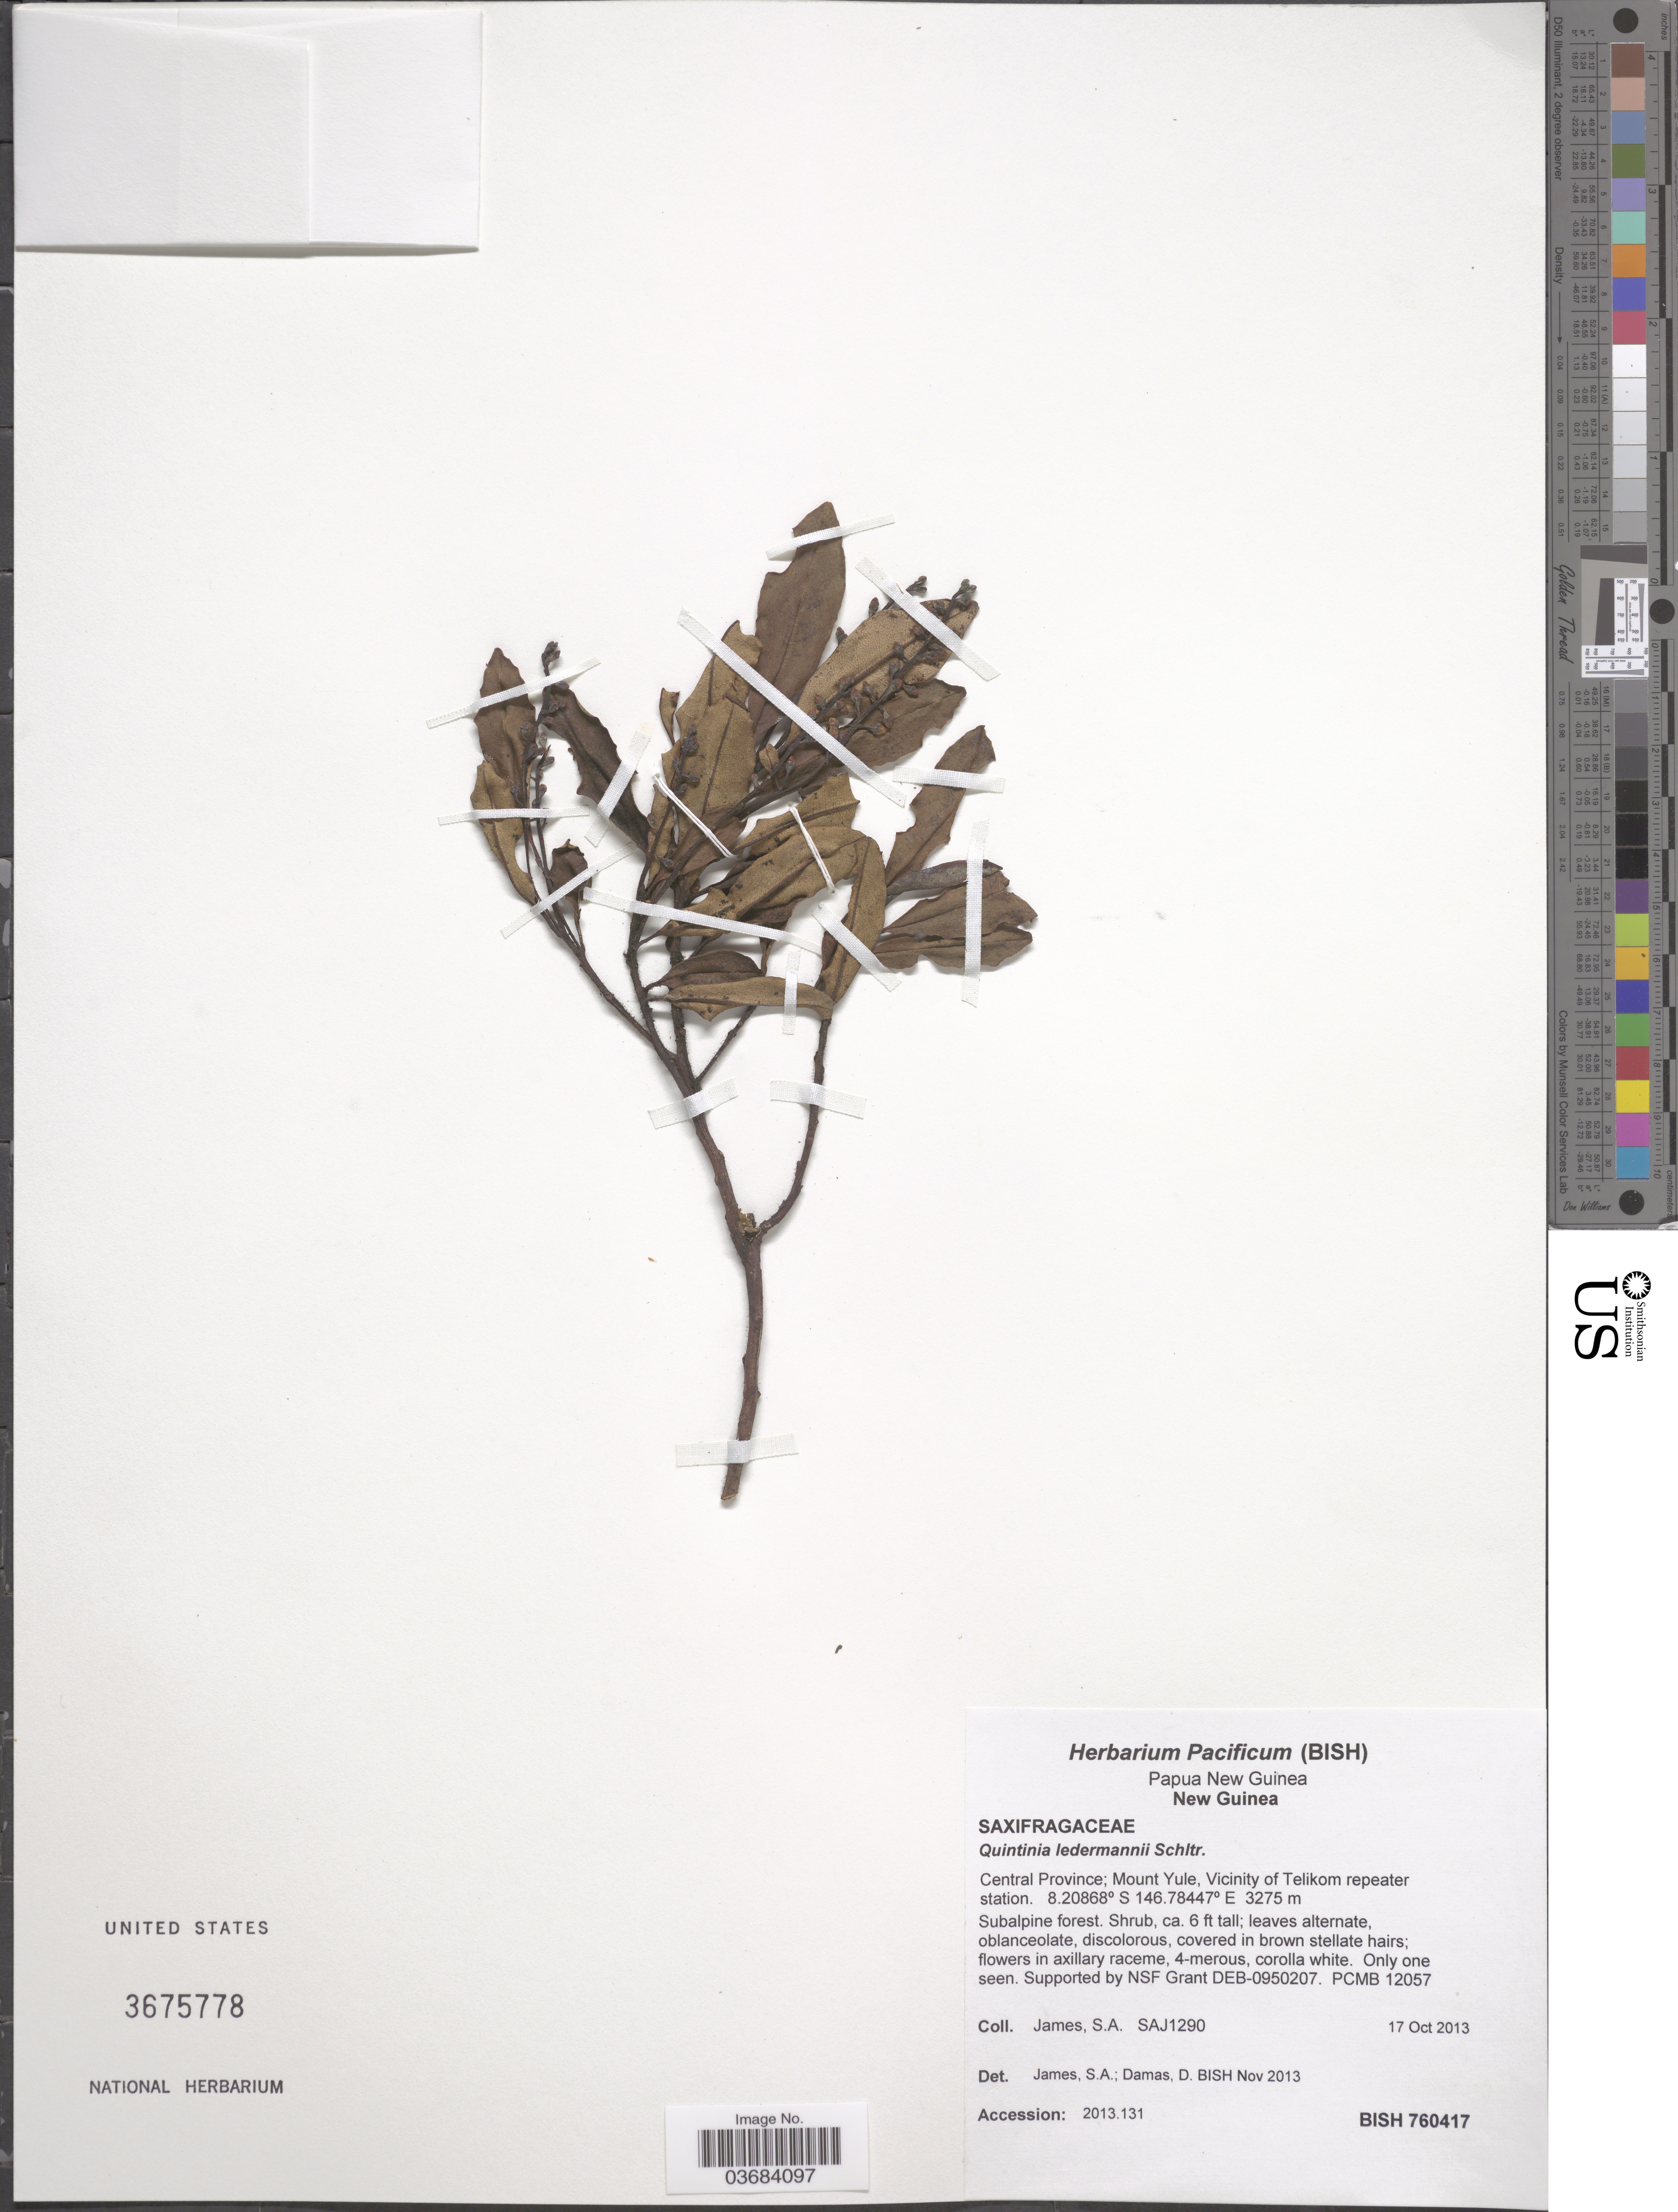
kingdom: Plantae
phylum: Tracheophyta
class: Magnoliopsida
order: Paracryphiales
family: Paracryphiaceae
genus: Quintinia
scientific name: Quintinia ledermannii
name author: Schltr.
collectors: S. James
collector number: SAJ1290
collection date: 2013-10-17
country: Papua New Guinea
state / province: Central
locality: New Guinea. Mount Yule, Vicinity of Telikom repeater station.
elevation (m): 3275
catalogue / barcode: US 3675778